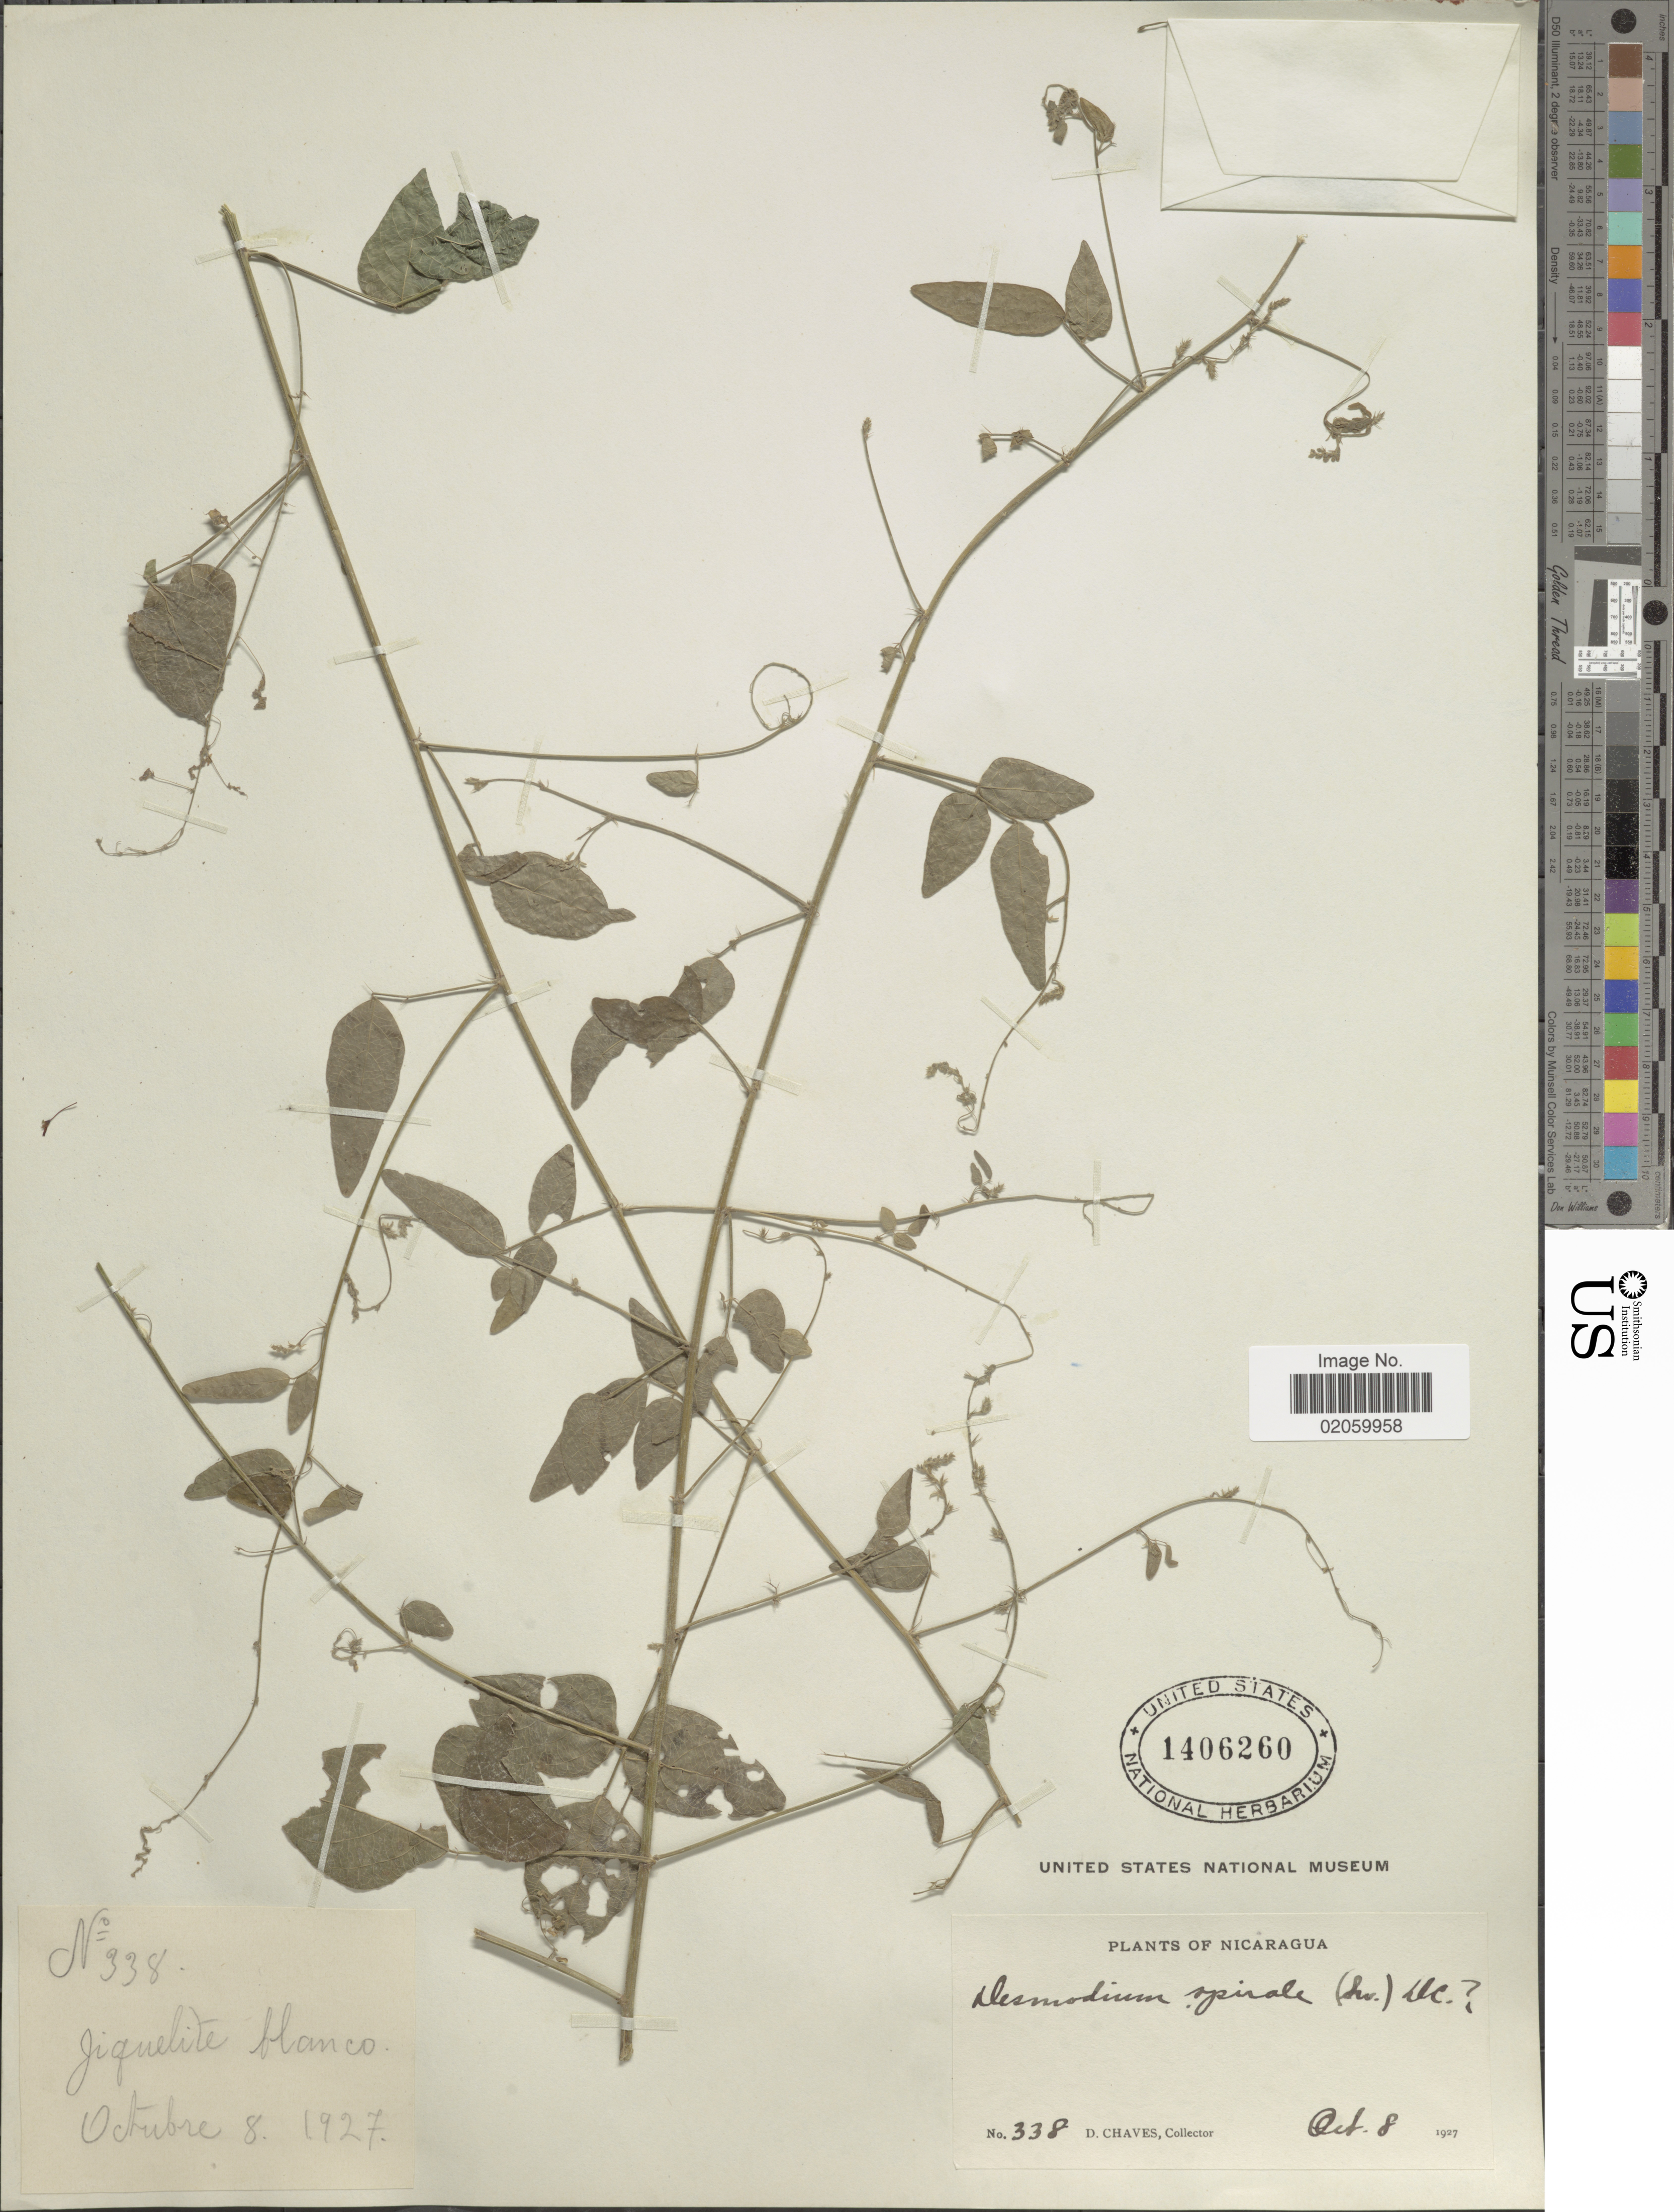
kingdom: Plantae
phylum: Tracheophyta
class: Magnoliopsida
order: Fabales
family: Fabaceae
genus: Desmodium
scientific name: Desmodium procumbens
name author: (Mill.) Hitchc.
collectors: D. Chaves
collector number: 338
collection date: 1927-10-08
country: Nicaragua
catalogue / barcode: US 1406260